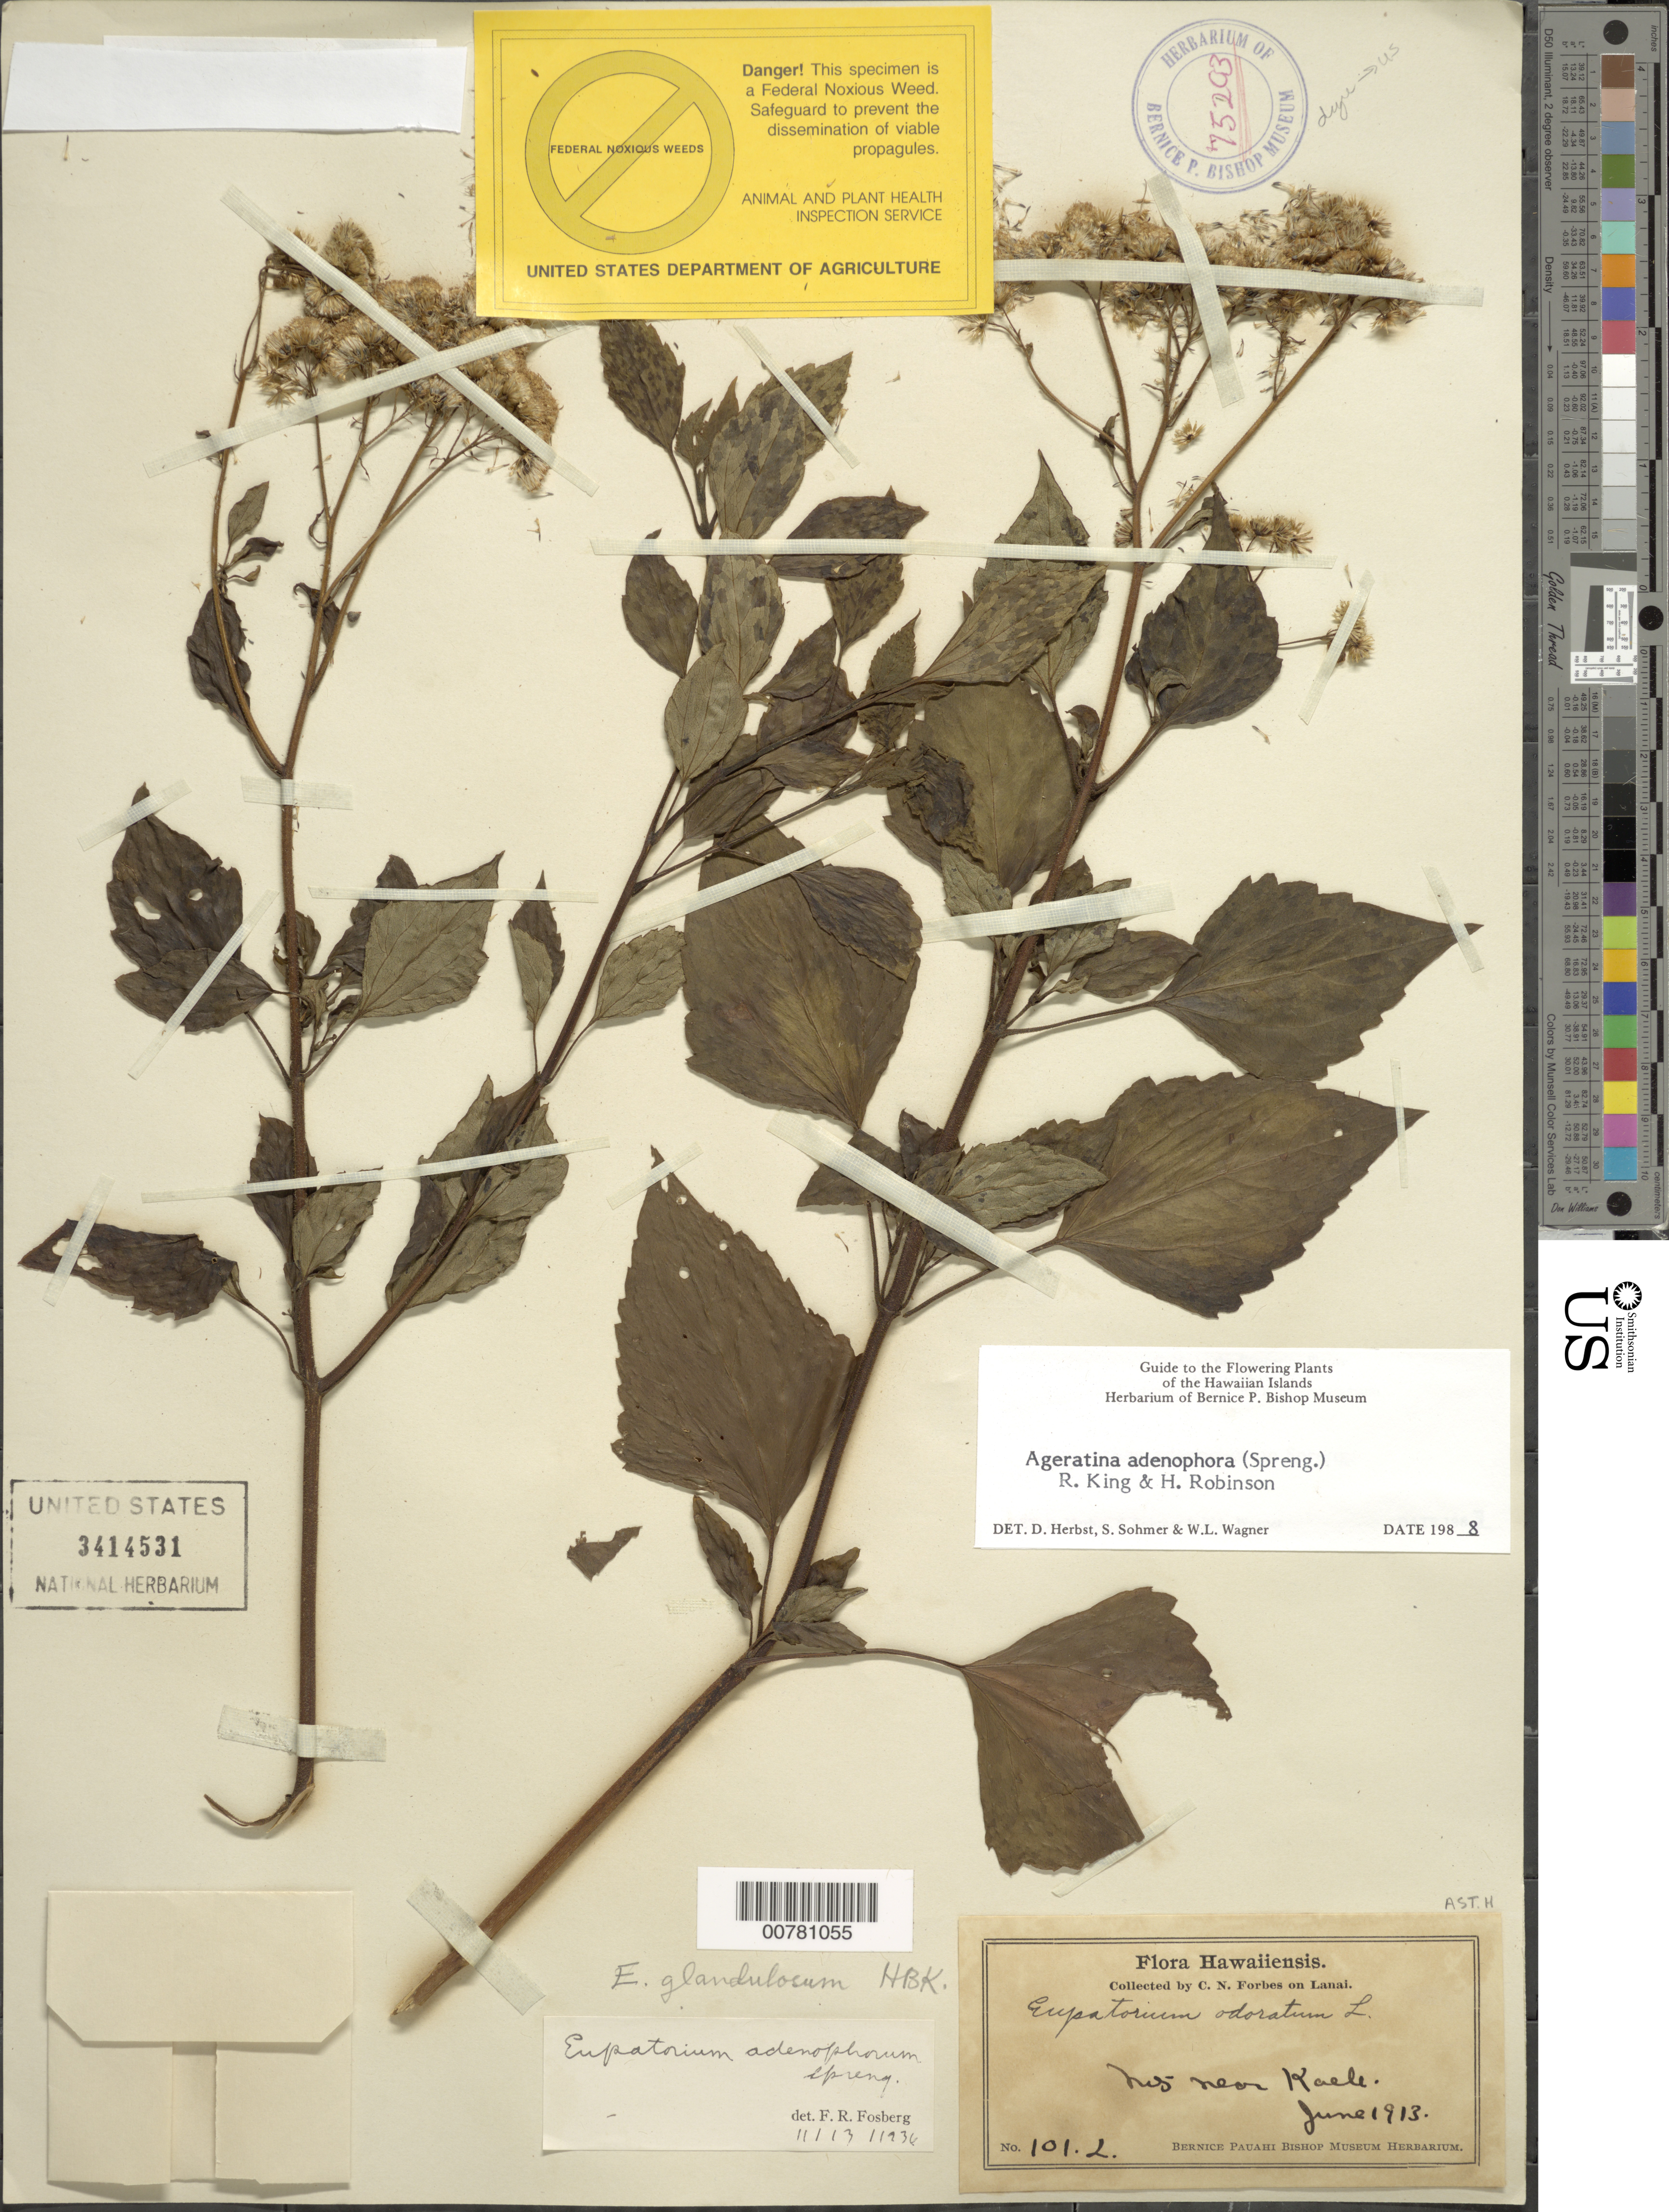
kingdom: Plantae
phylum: Tracheophyta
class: Magnoliopsida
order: Asterales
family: Asteraceae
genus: Ageratina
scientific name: Ageratina adenophora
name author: (Spreng.) R.M. King & H. Rob.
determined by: Herbst, D. R.; Sohmer, S. H.; Wagner, W. L.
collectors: C. N. Forbes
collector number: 101.L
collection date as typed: Jun 1913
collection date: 1913-06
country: United States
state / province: Hawaii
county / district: Maui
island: Lana'i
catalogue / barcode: US 3414531